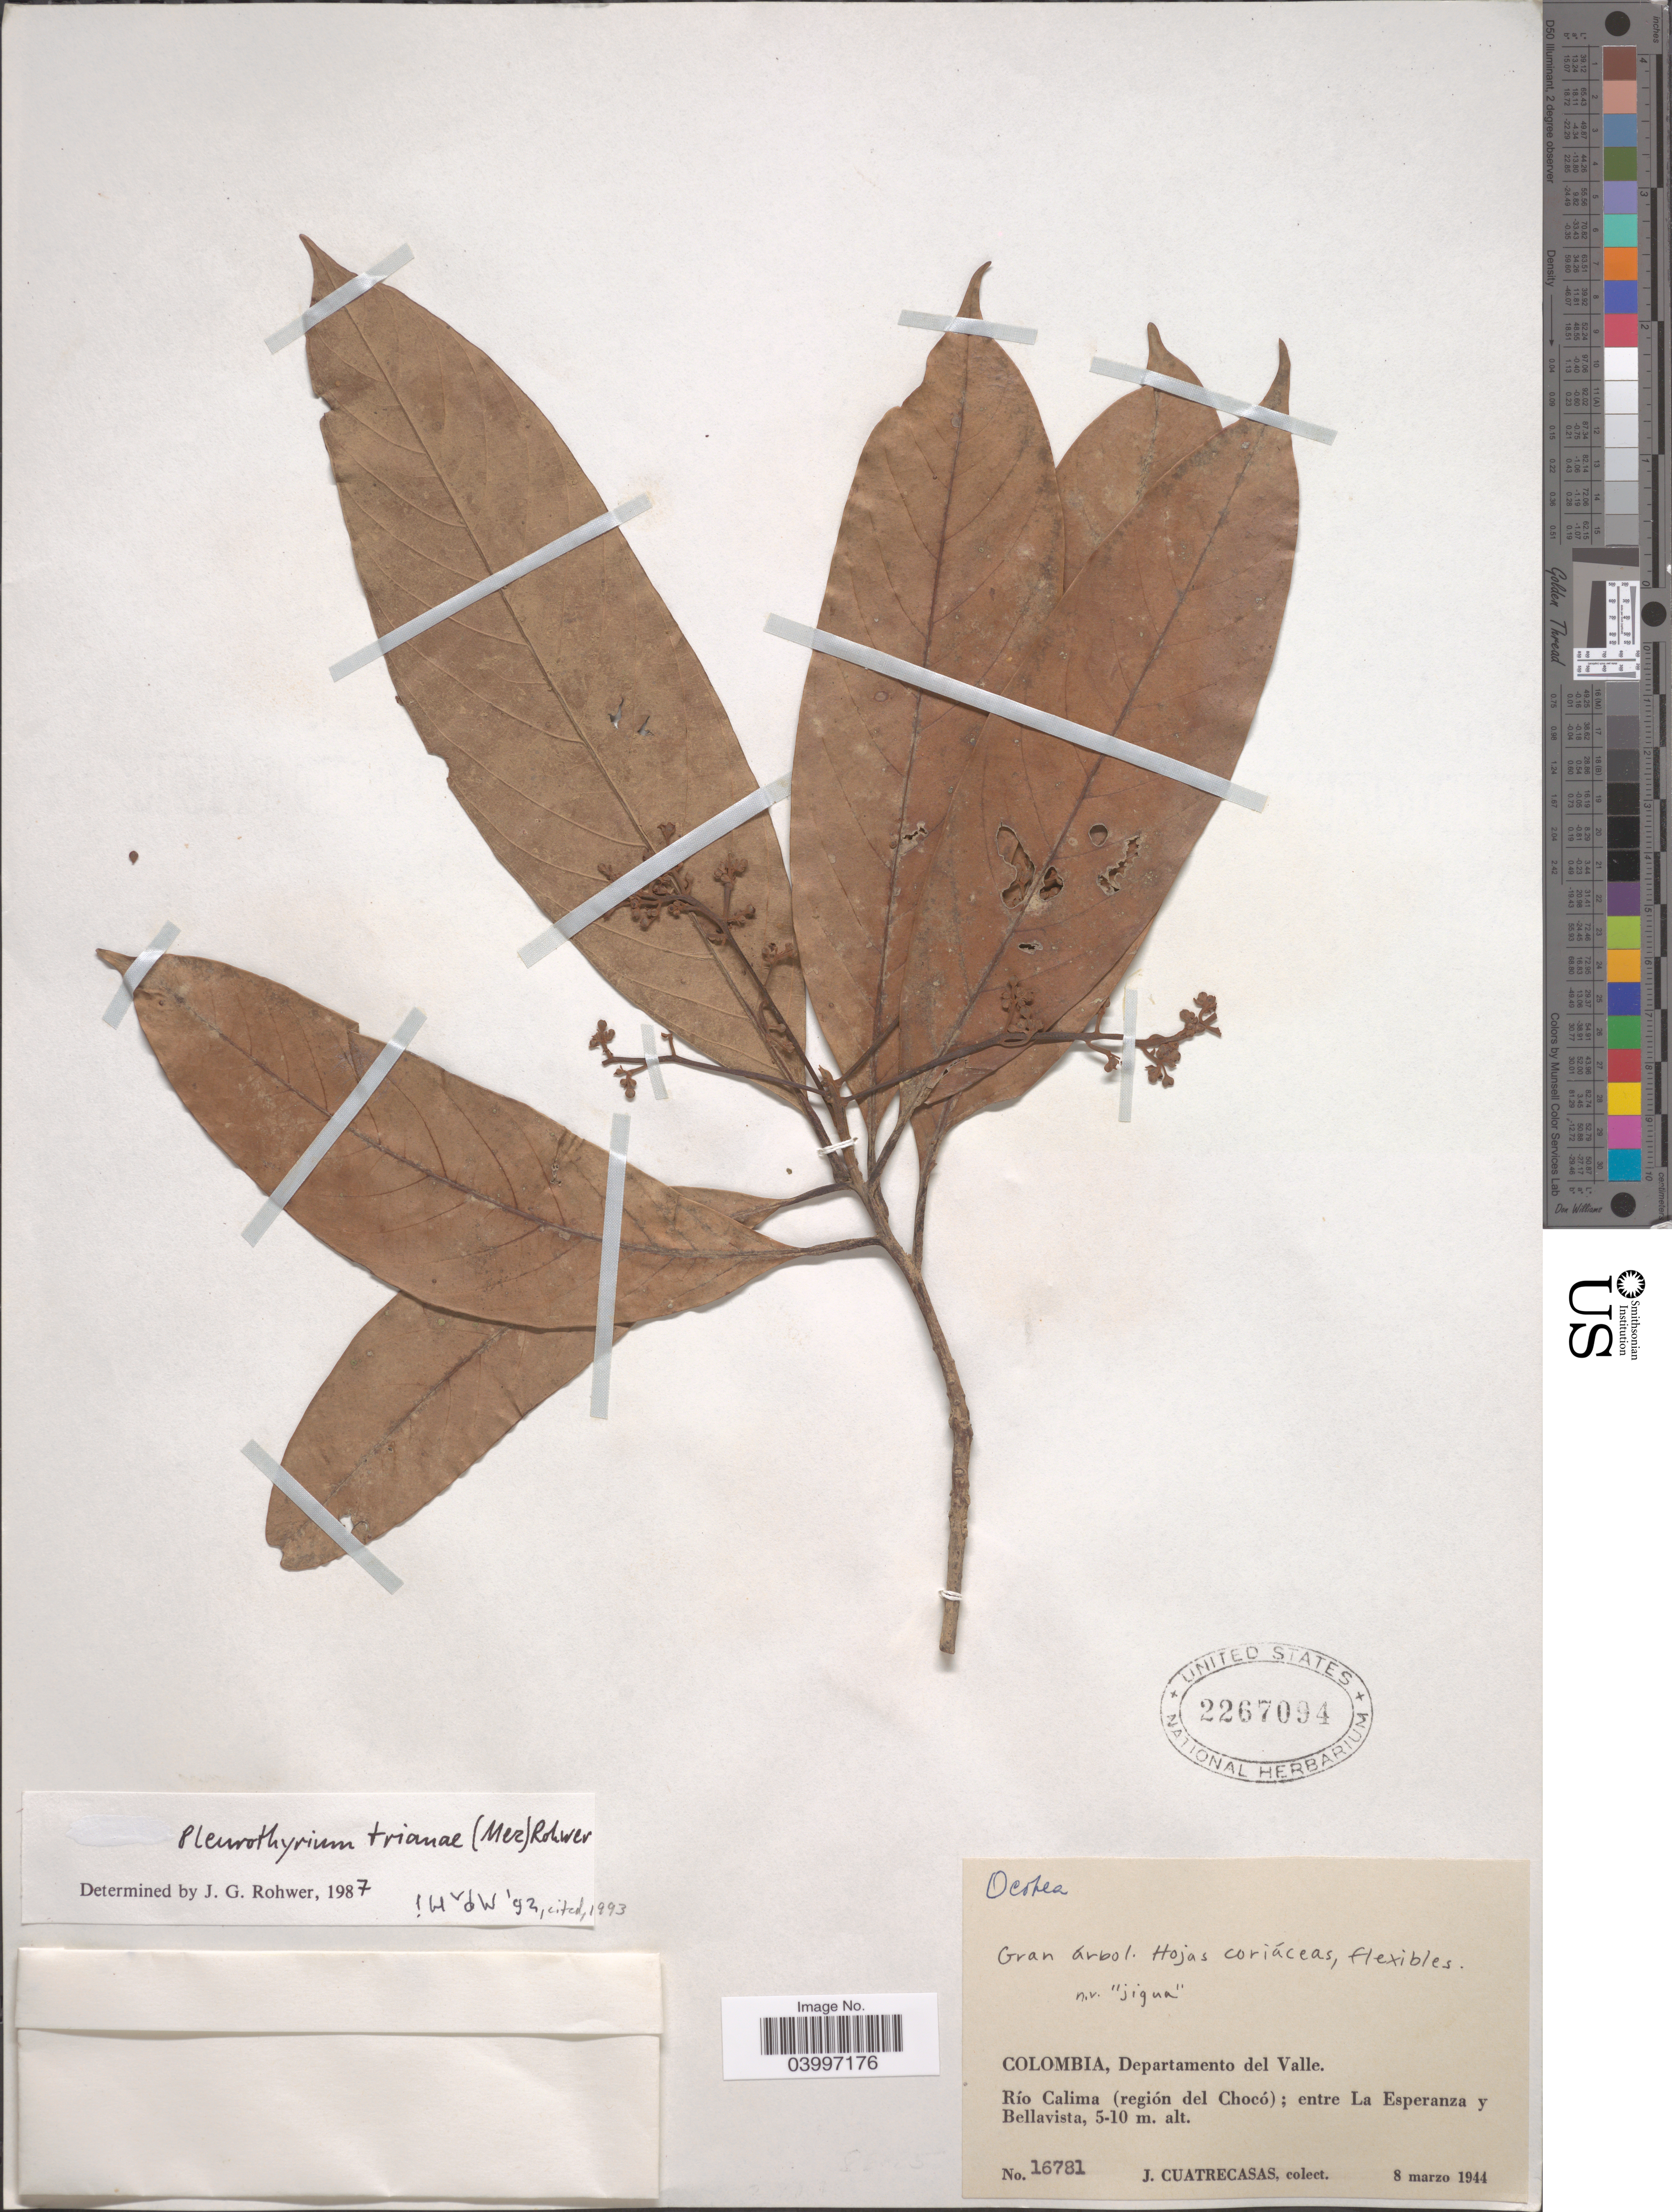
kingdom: Plantae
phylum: Tracheophyta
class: Magnoliopsida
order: Laurales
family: Lauraceae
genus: Pleurothyrium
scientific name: Pleurothyrium trianae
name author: (Mez) Rohwer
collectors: J. Cuatrecasas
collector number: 16781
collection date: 1944-03-08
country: Colombia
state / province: Valle del Cauca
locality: Departamento del Valle. Río Calima (región del Chocó); entre La Esperanza y Bellavista.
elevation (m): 5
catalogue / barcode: US 2267094